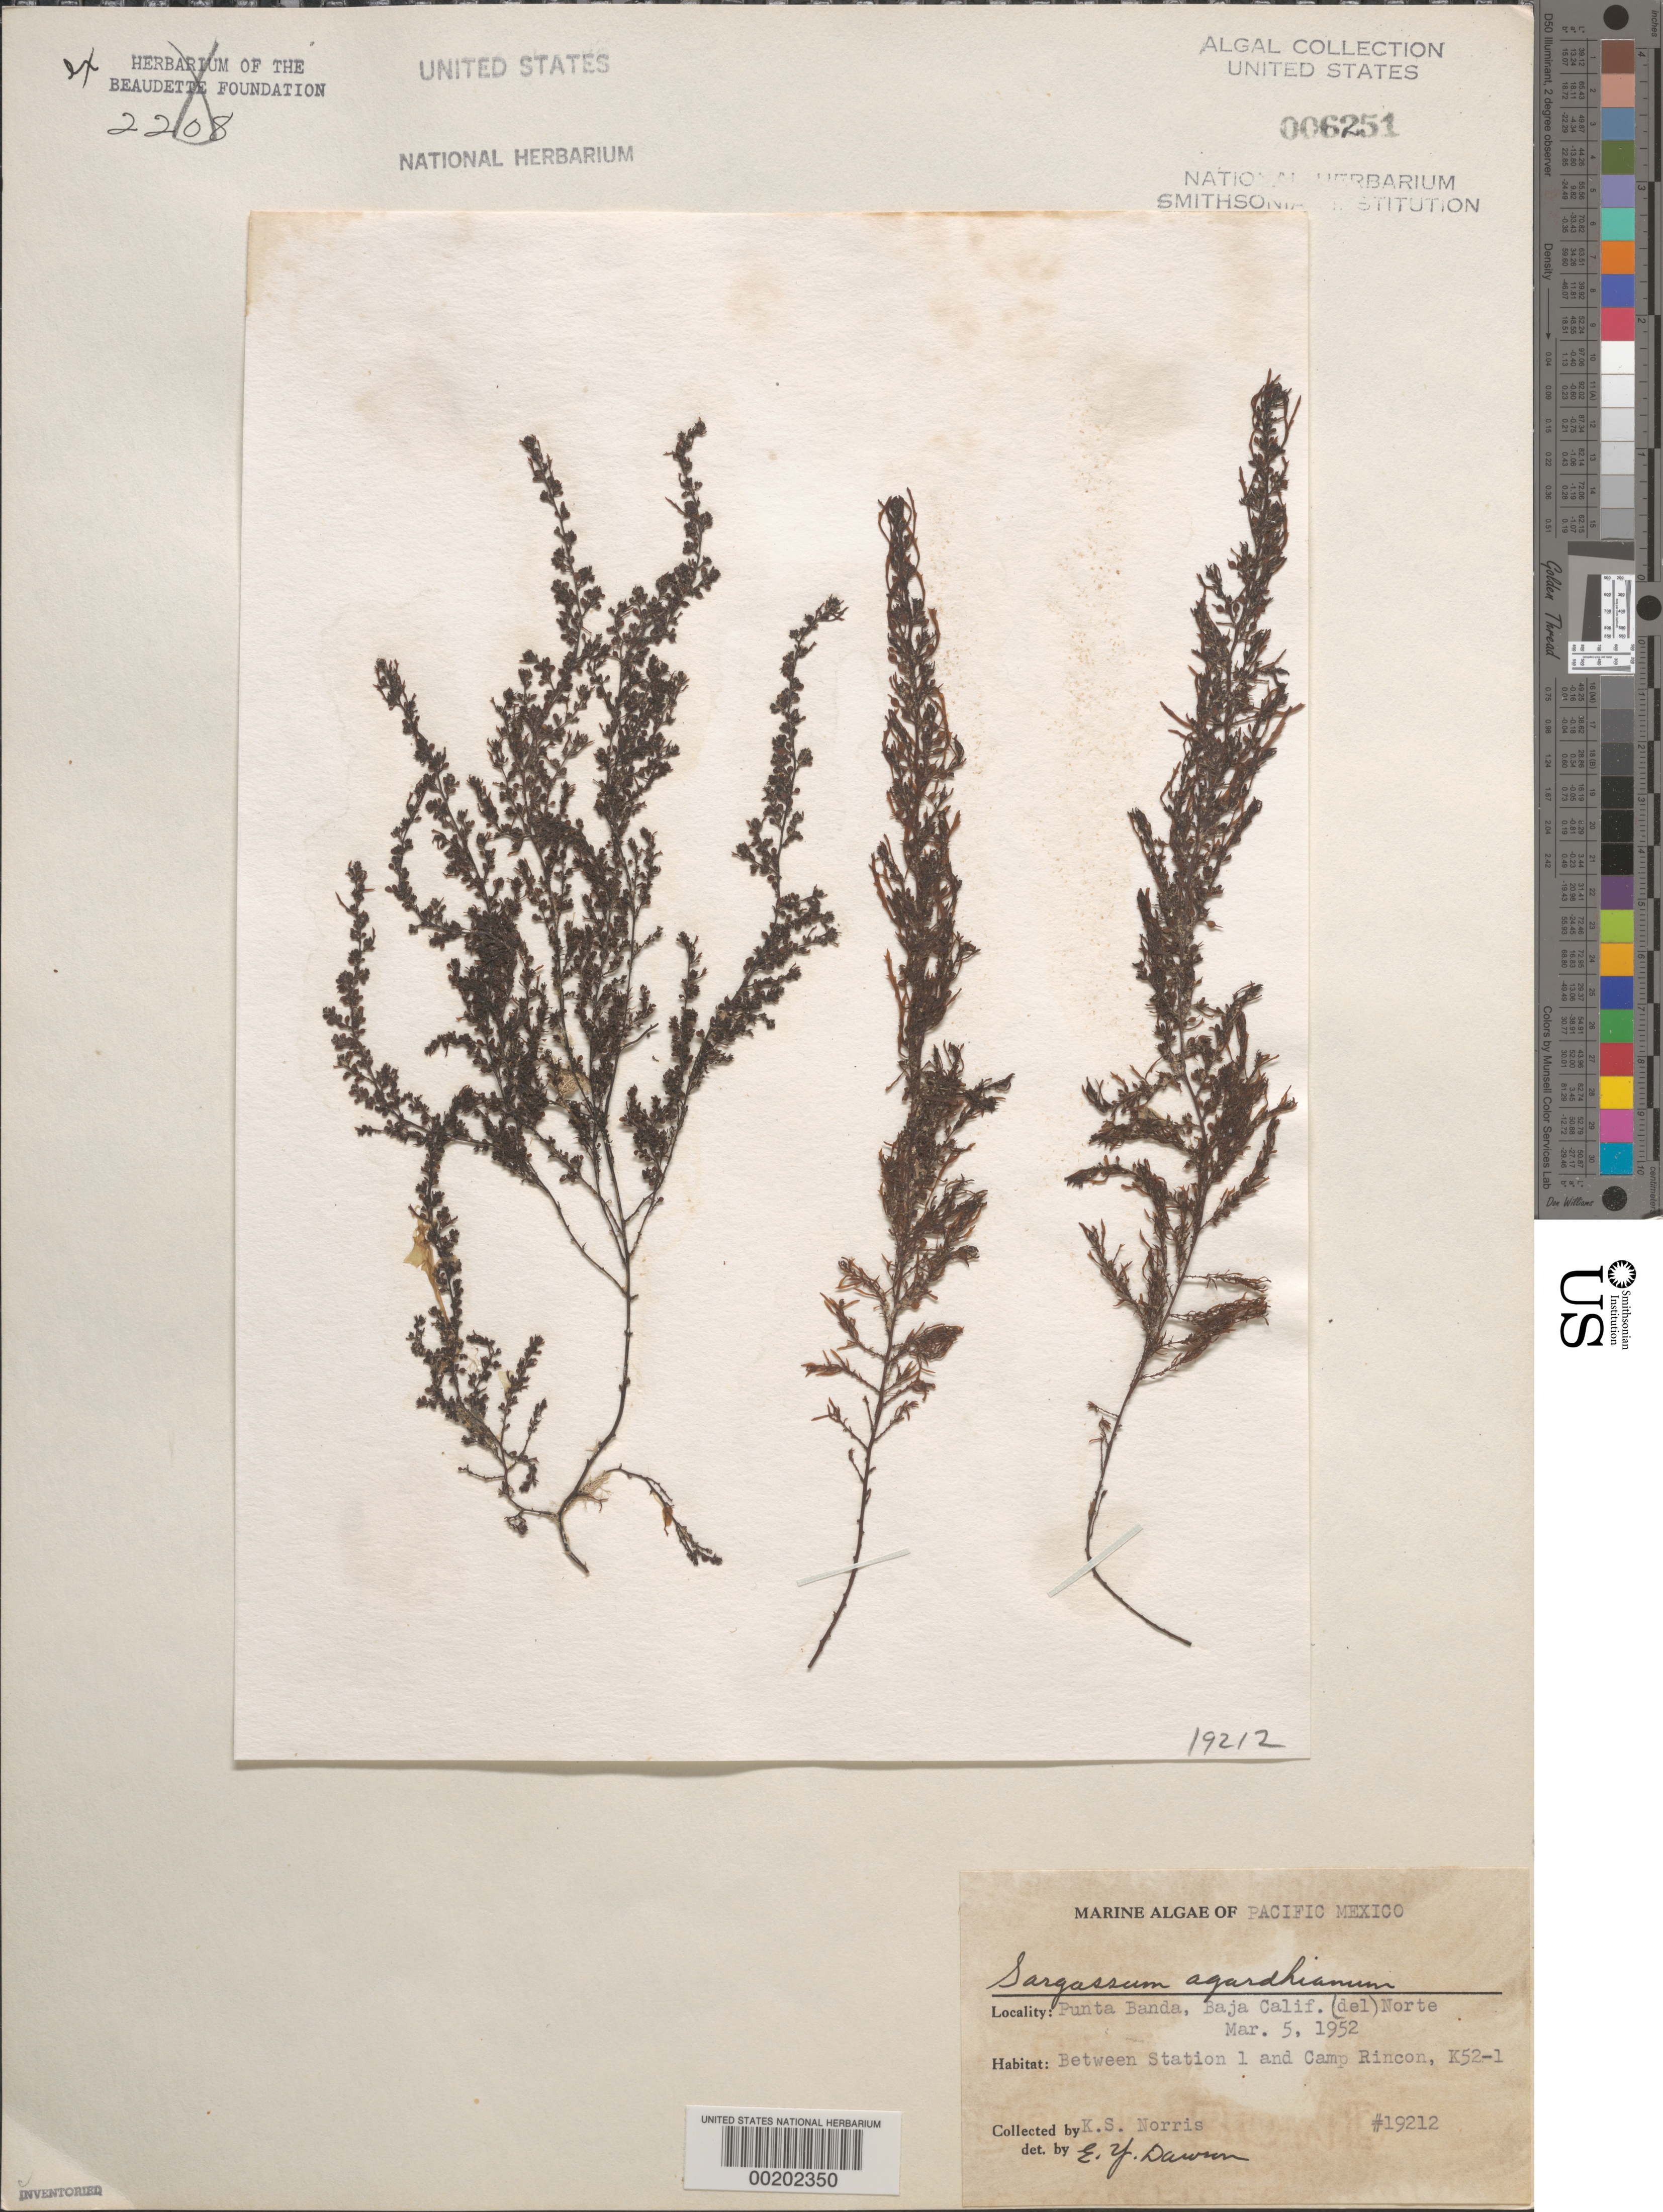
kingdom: Chromista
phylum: Ochrophyta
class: Phaeophyceae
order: Fucales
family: Sargassaceae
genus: Sargassum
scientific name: Sargassum agardhianum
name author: Farl. in J. Agardh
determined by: Dawson, E. Y.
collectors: K. S. Norris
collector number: EYD 19212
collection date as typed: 05 Mar 1952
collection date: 1952-03-05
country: Mexico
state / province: Baja California Norte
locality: Punta Banda between Station 1 and Camp Rincon, K52-1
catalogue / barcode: US 6251